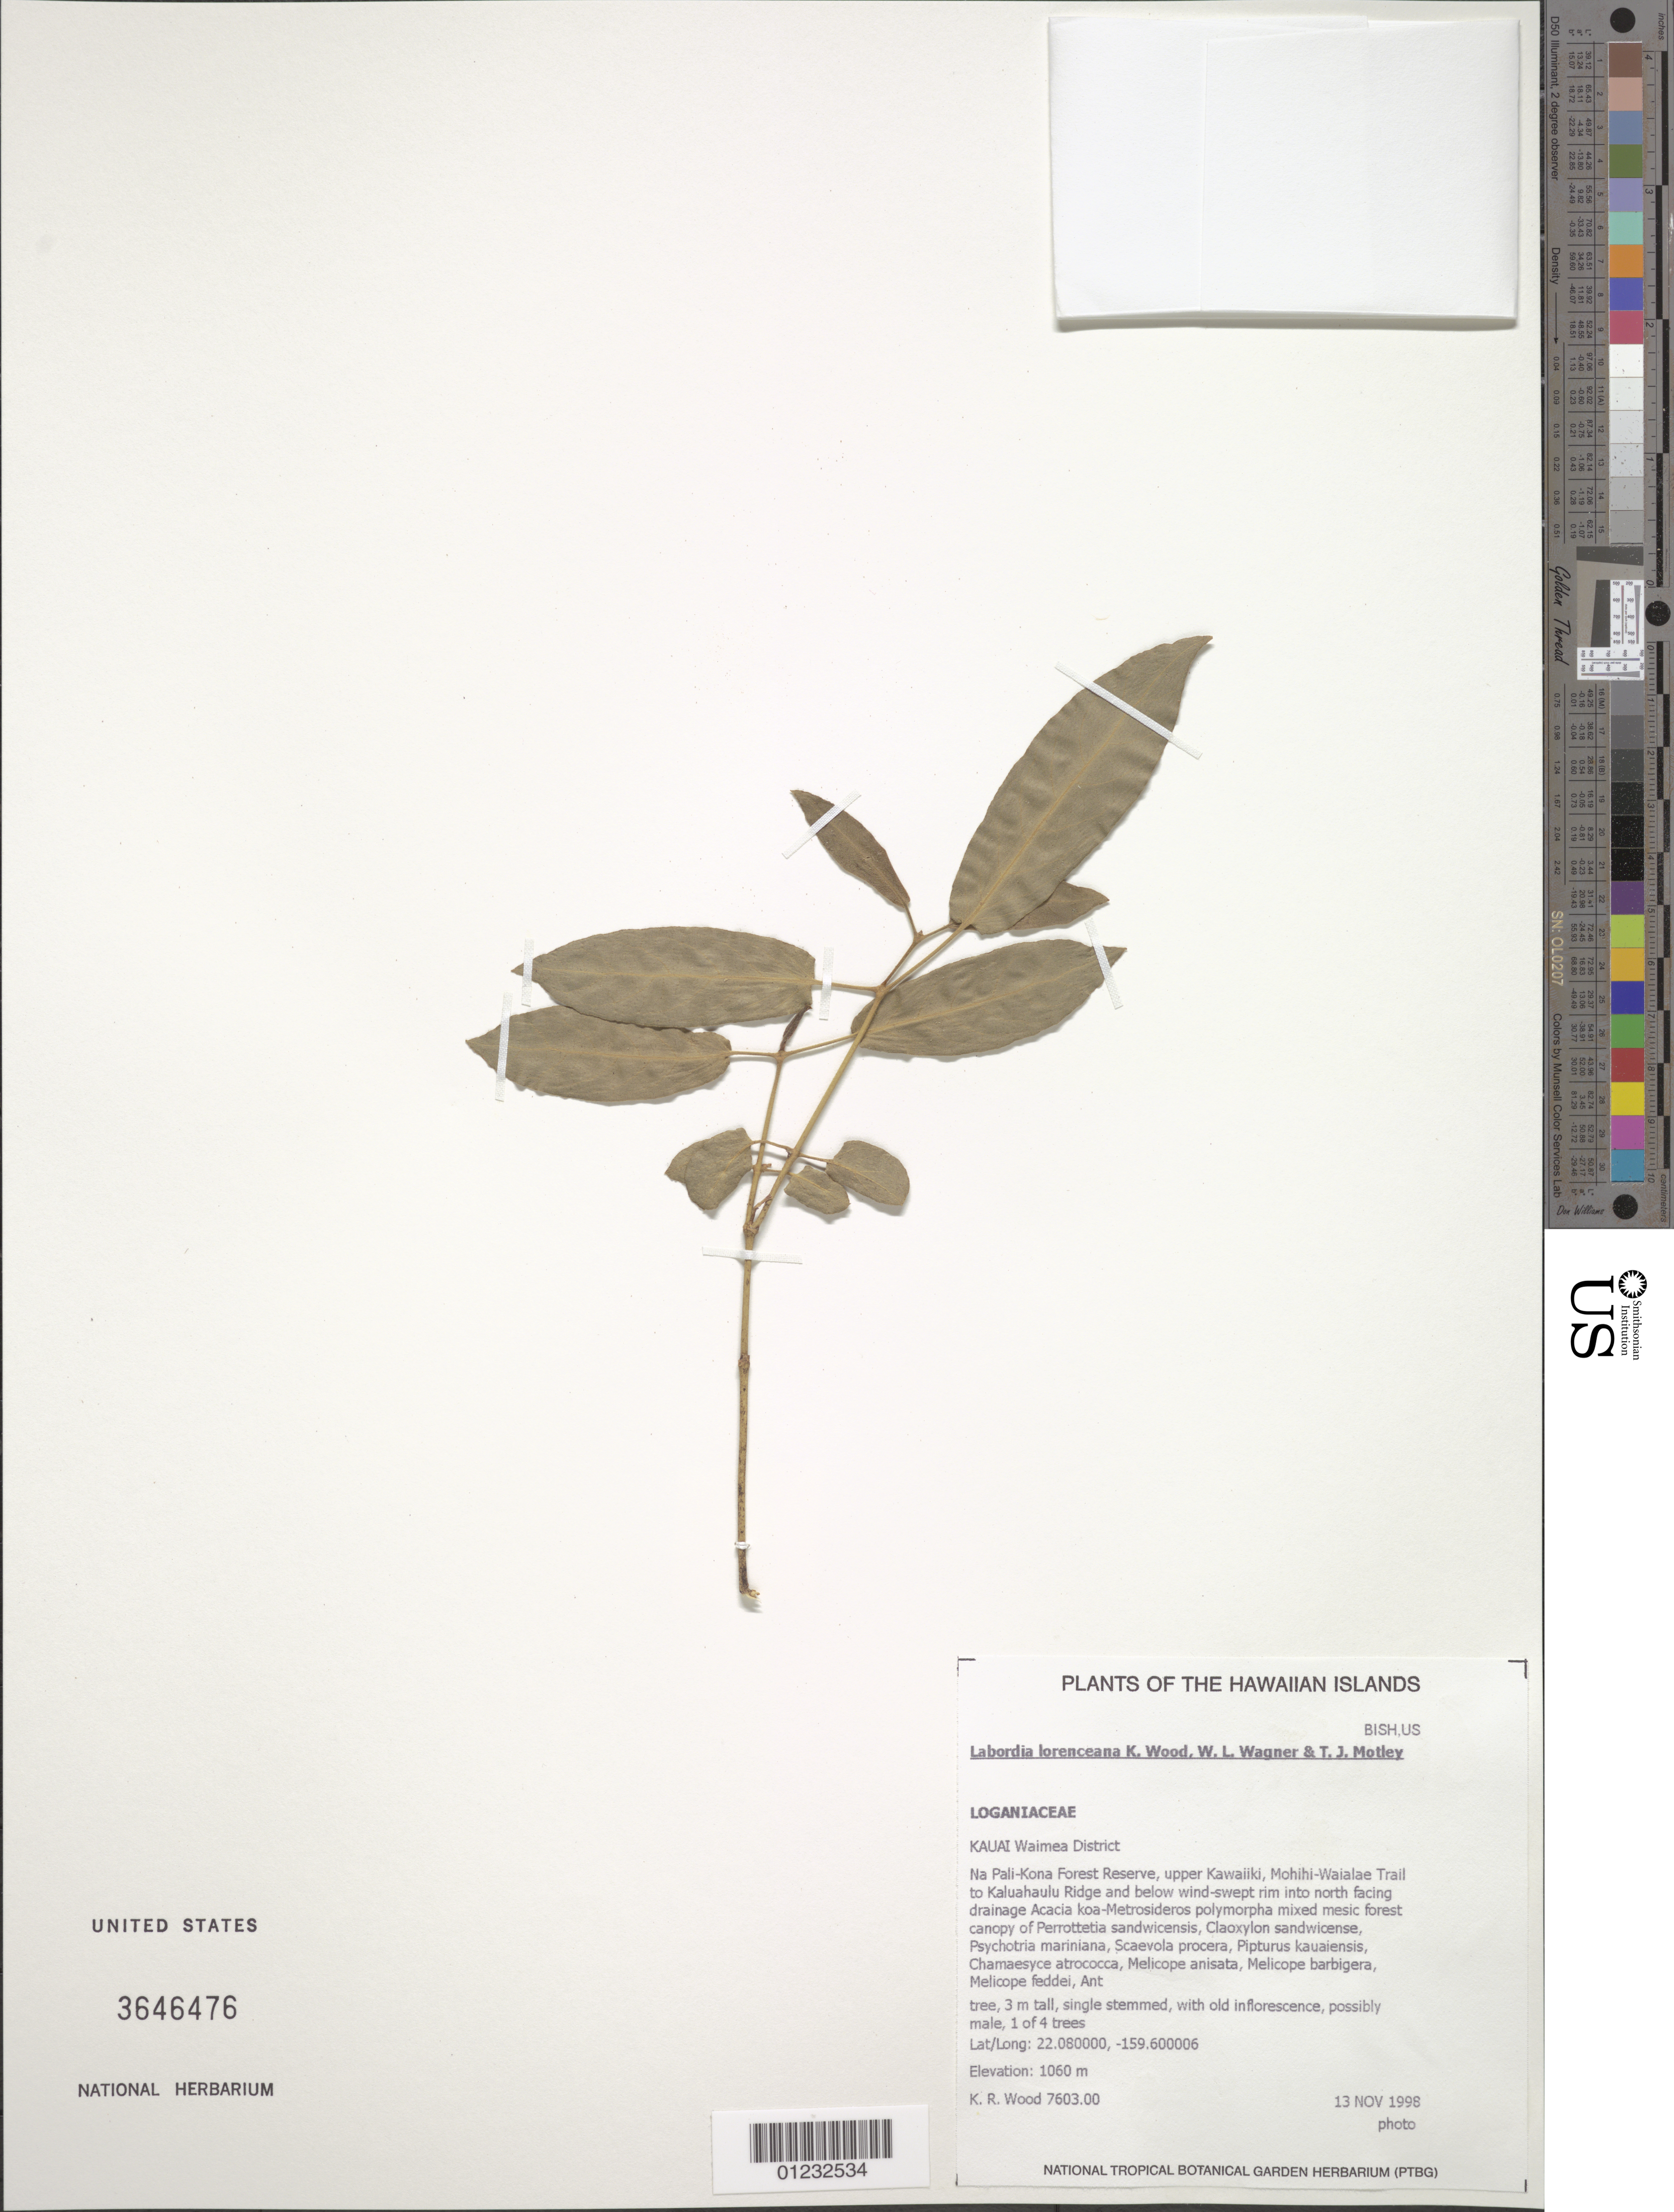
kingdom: Plantae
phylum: Tracheophyta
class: Magnoliopsida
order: Gentianales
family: Loganiaceae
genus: Geniostoma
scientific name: Geniostoma lorencianum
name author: (K.R. Wood et al.) Byng & Christenh.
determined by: Wagner, W. L., (BOT), Smithsonian Institution - National Museum of Natural History (UNITED STATES)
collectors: K. R. Wood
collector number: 7603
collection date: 1998-11-13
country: United States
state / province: Hawaii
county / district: Hawaii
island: Kaua'i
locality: Na Pali-Kona Forest Reserve, Upper Kawailiki, Mohihi-Waialae Trail to Kaluahulu Ridge and below wind-swept rim into north facing drainage.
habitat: Mixed mesic forest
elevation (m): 1060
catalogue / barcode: US 3646476